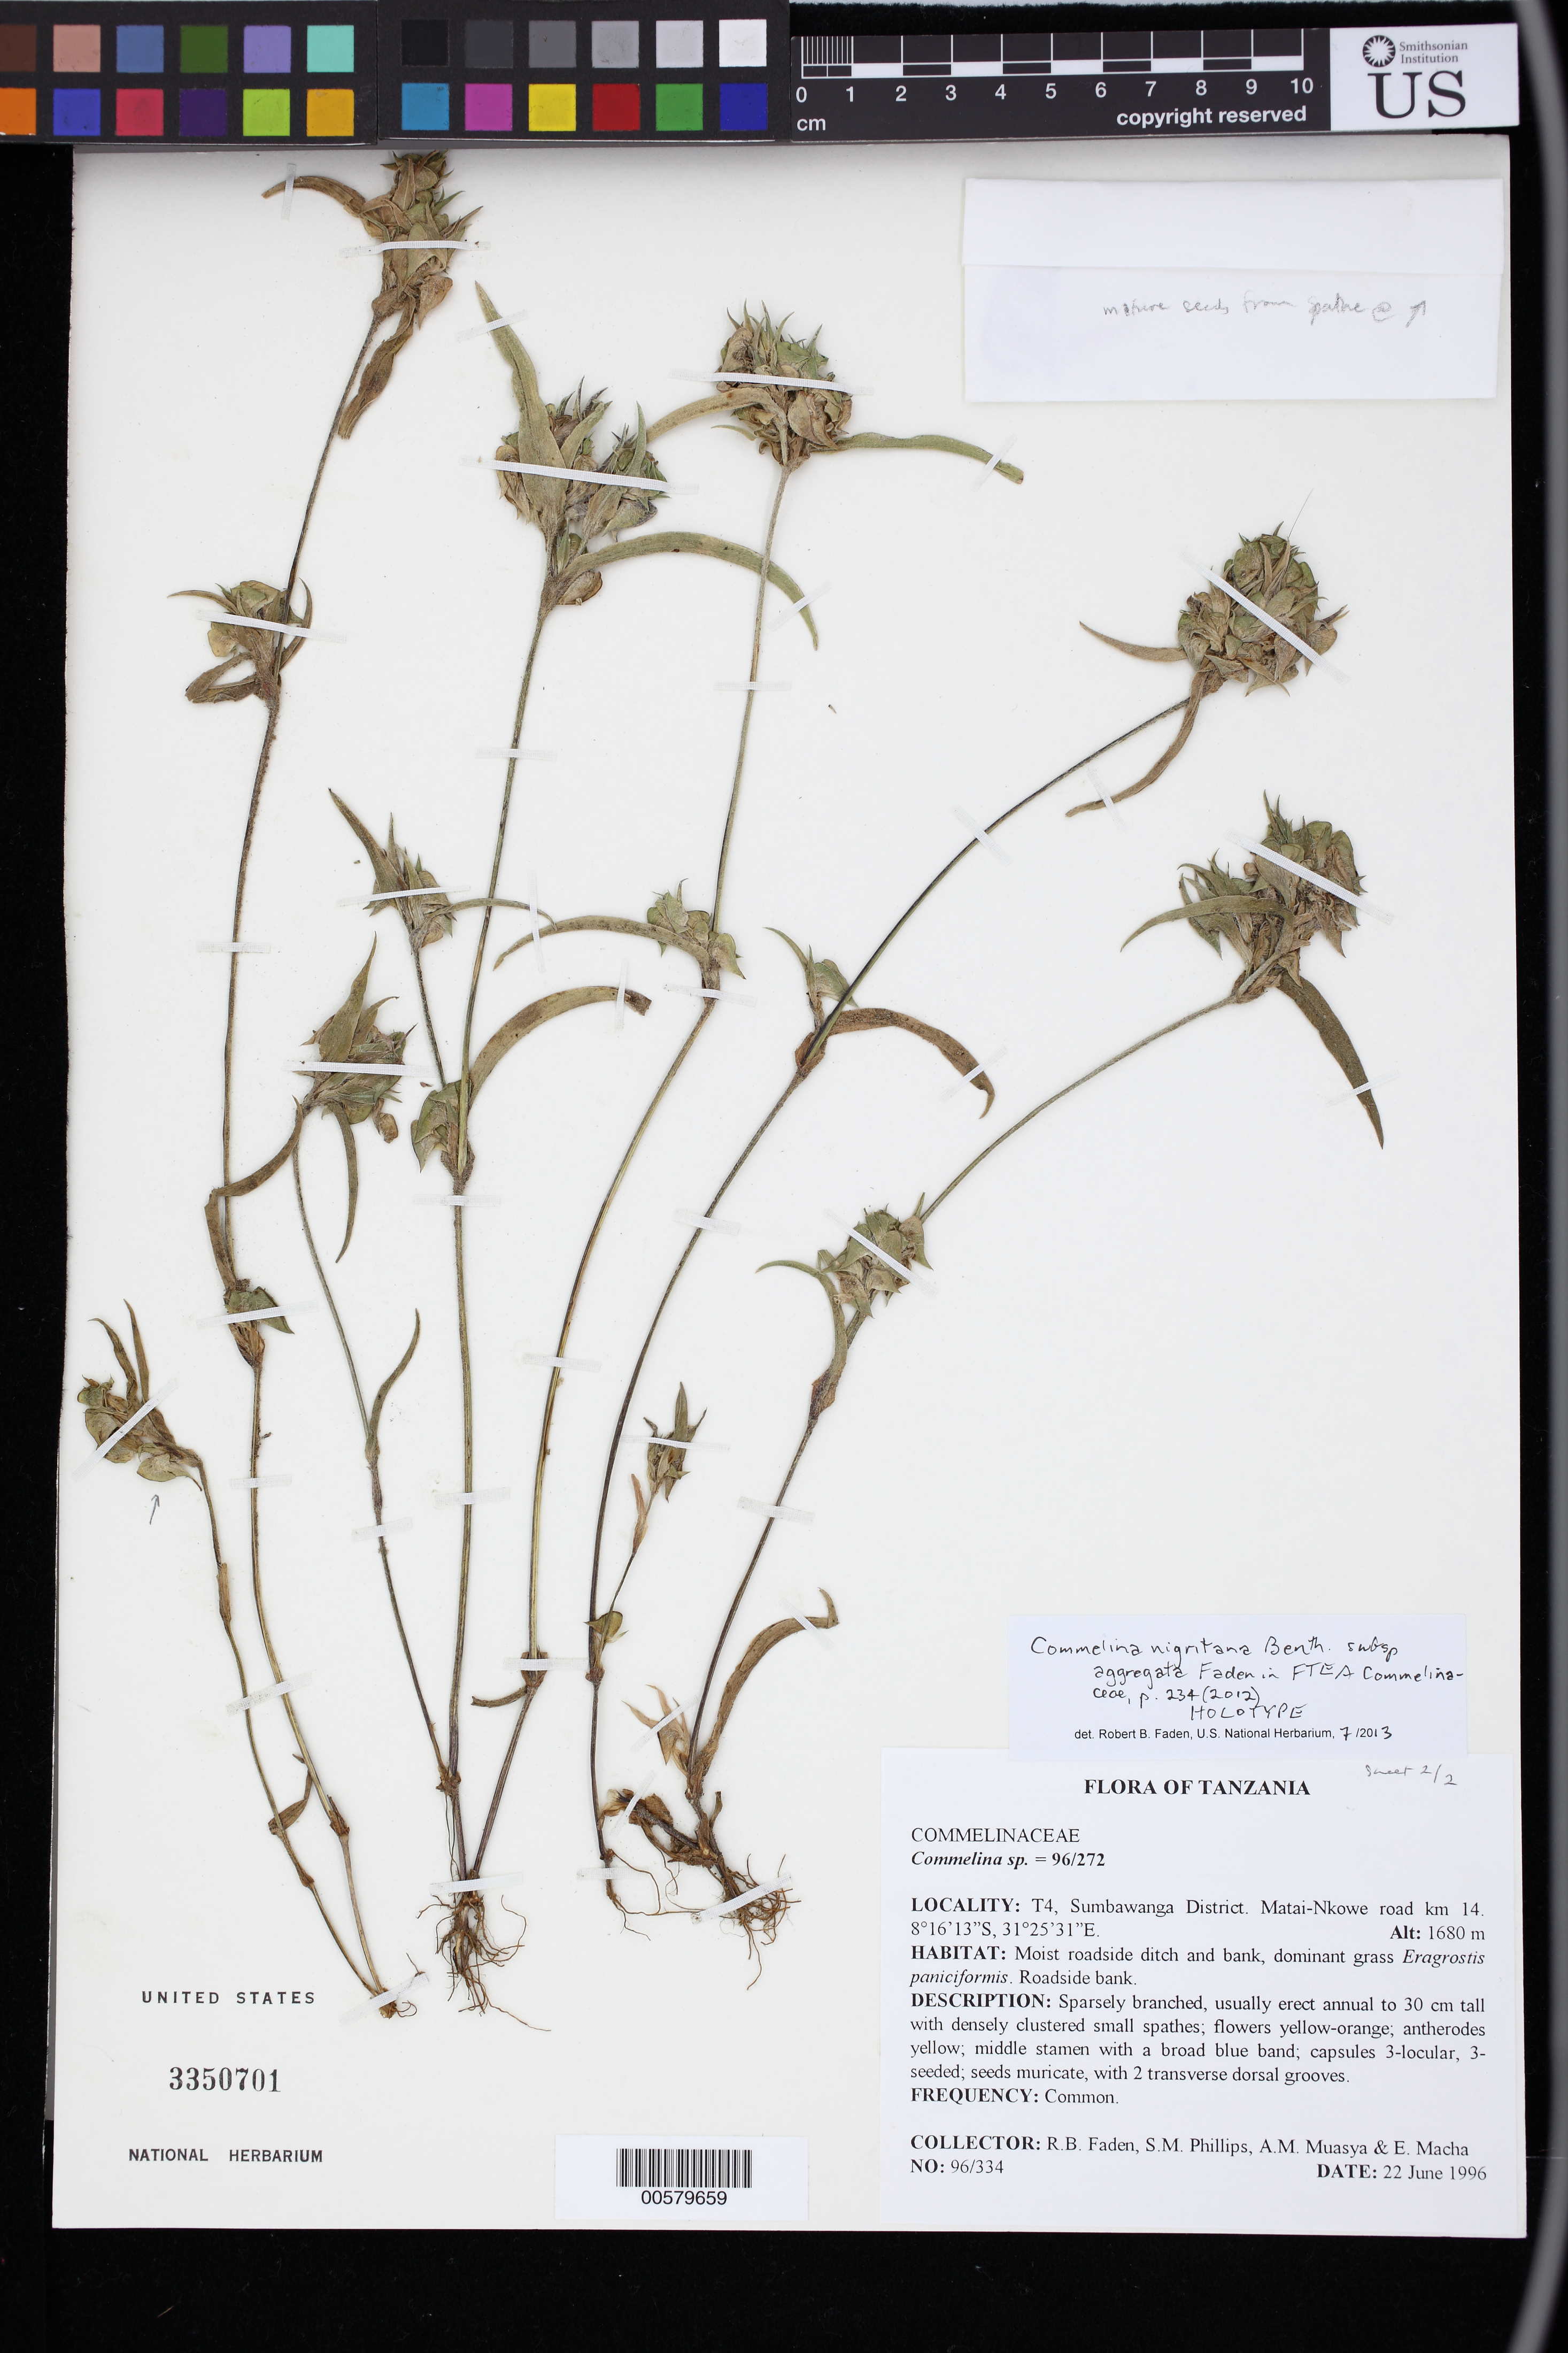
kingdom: Plantae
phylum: Tracheophyta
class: Liliopsida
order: Commelinales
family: Commelinaceae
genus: Commelina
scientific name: Commelina nigritana subsp. aggregata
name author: Faden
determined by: Faden, Robert B., (US), Smithsonian Institution - National Museum of Natural History (UNITED STATES)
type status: Holotype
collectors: R. B. Faden, S. M. Phillips, A. Muasya & E. Macha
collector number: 96/334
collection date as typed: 22 Jun 1996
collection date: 1996-06-22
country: Tanzania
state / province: Rukwa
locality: Sumbawanga dist., matai-nkowe road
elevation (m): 1680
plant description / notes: Annotated as "sheet 2/2" and as holotype but USNH 3350700 ("sheet 1/2") is annotated as "isotype".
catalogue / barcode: US 3350701